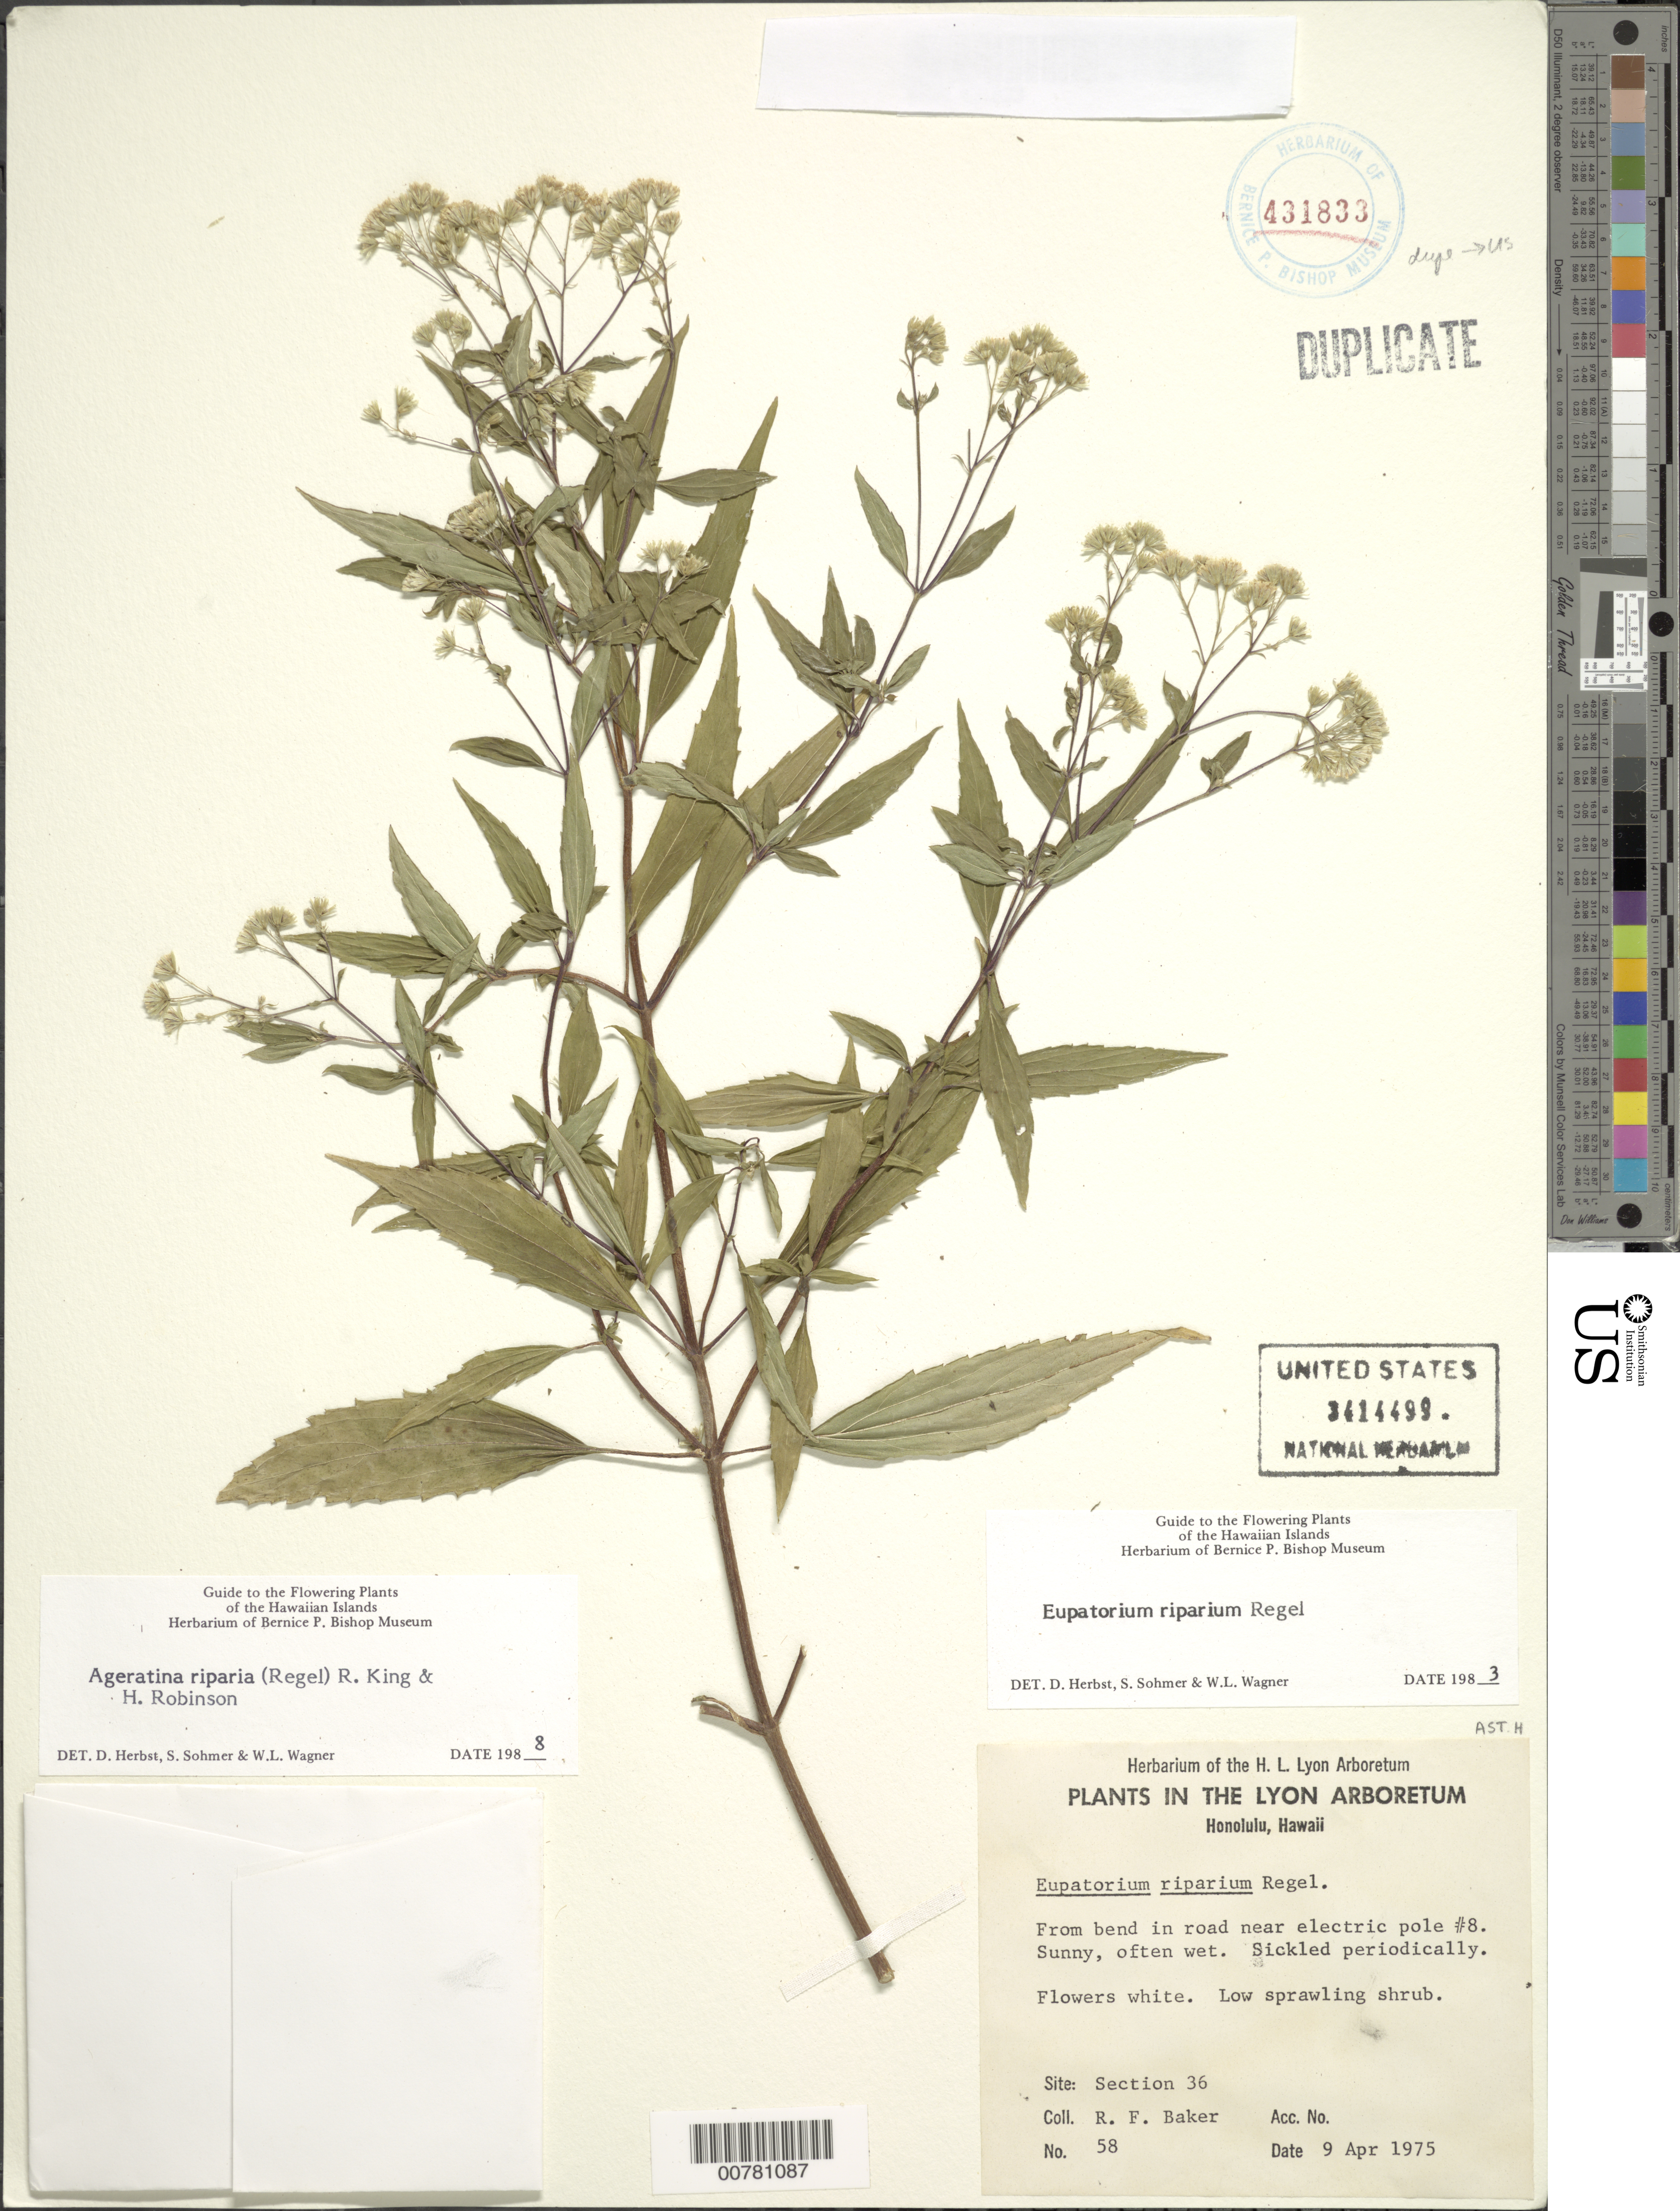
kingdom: Plantae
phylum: Tracheophyta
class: Magnoliopsida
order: Asterales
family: Asteraceae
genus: Ageratina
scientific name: Ageratina riparia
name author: (Regel) R.M. King & H. Rob.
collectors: R. F. Baker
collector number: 58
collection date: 1975-04-09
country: United States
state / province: Hawaii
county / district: Honolulu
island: Oahu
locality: Honolulu, from bend in road near electric pole #8., Section 36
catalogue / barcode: US 3414499